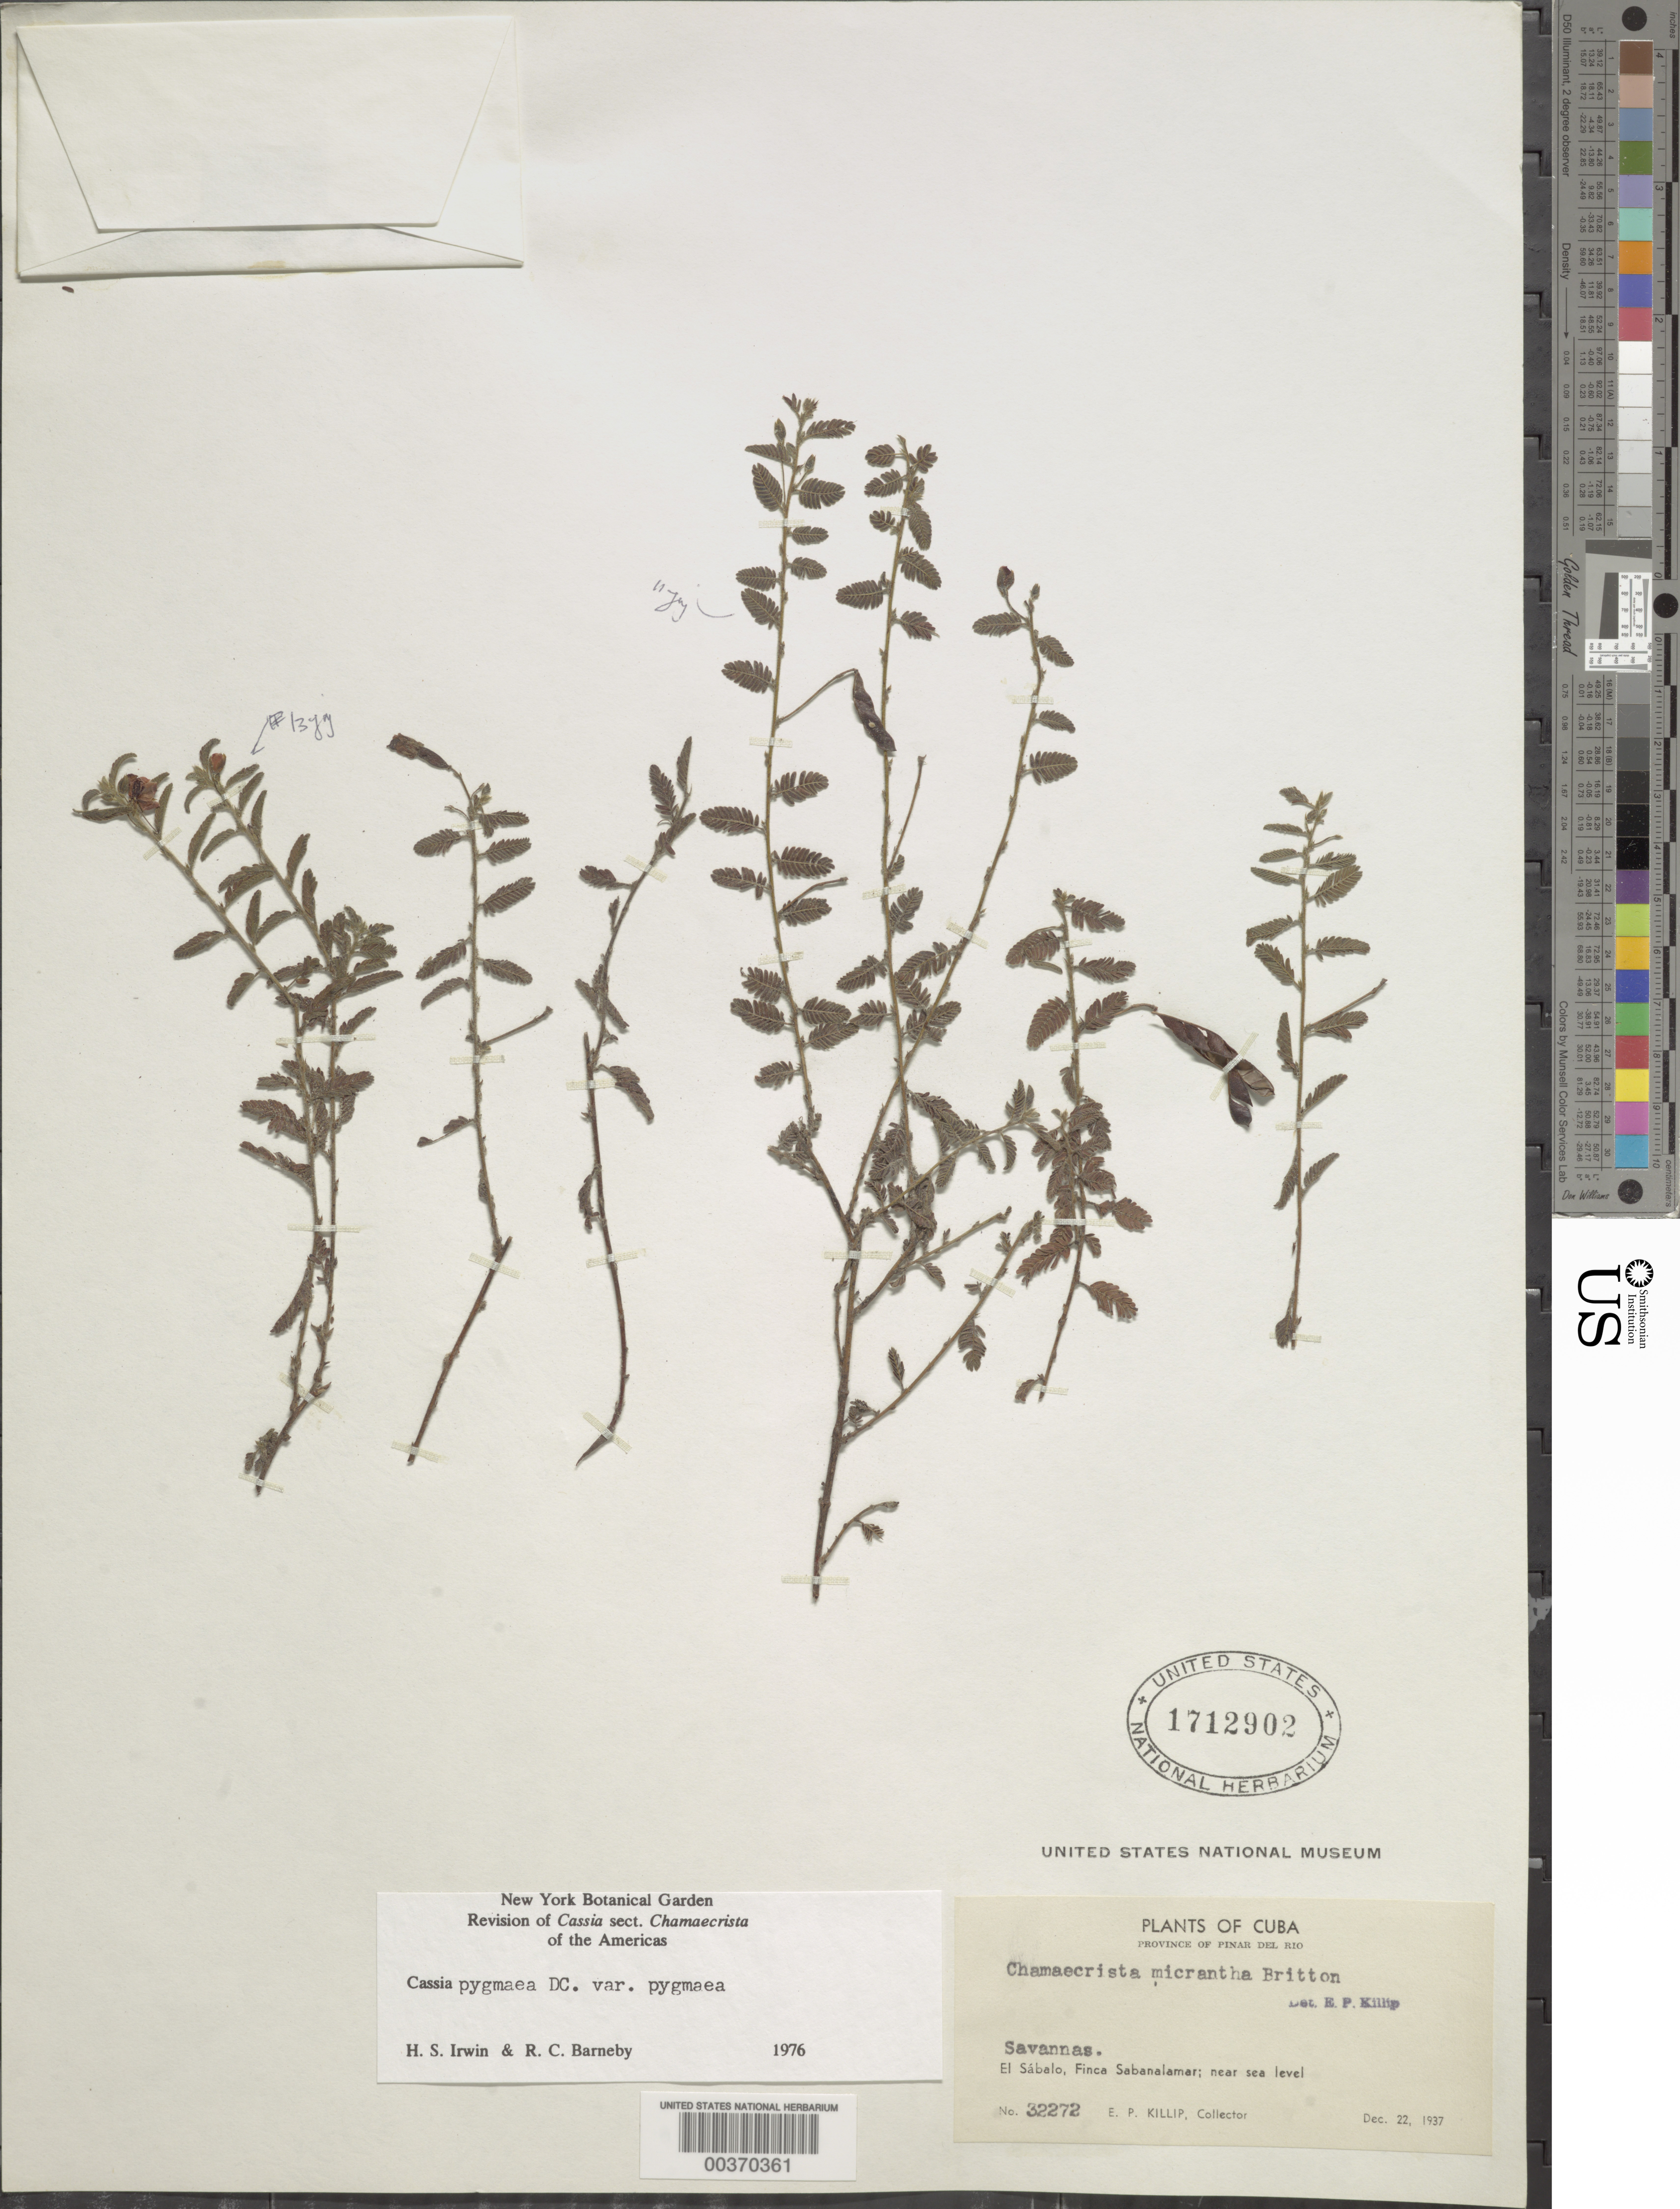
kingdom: Plantae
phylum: Tracheophyta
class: Magnoliopsida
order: Fabales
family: Fabaceae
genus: Chamaecrista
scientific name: Chamaecrista pygmaea var. pygmaea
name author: Britton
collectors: E. P. Killip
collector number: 32272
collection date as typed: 22 Dec 1937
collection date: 1937-12-22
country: Cuba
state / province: Pinar del Río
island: Greater Antilles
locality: El sabalo, finca sabanalamar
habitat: Savannas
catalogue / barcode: US 1712902